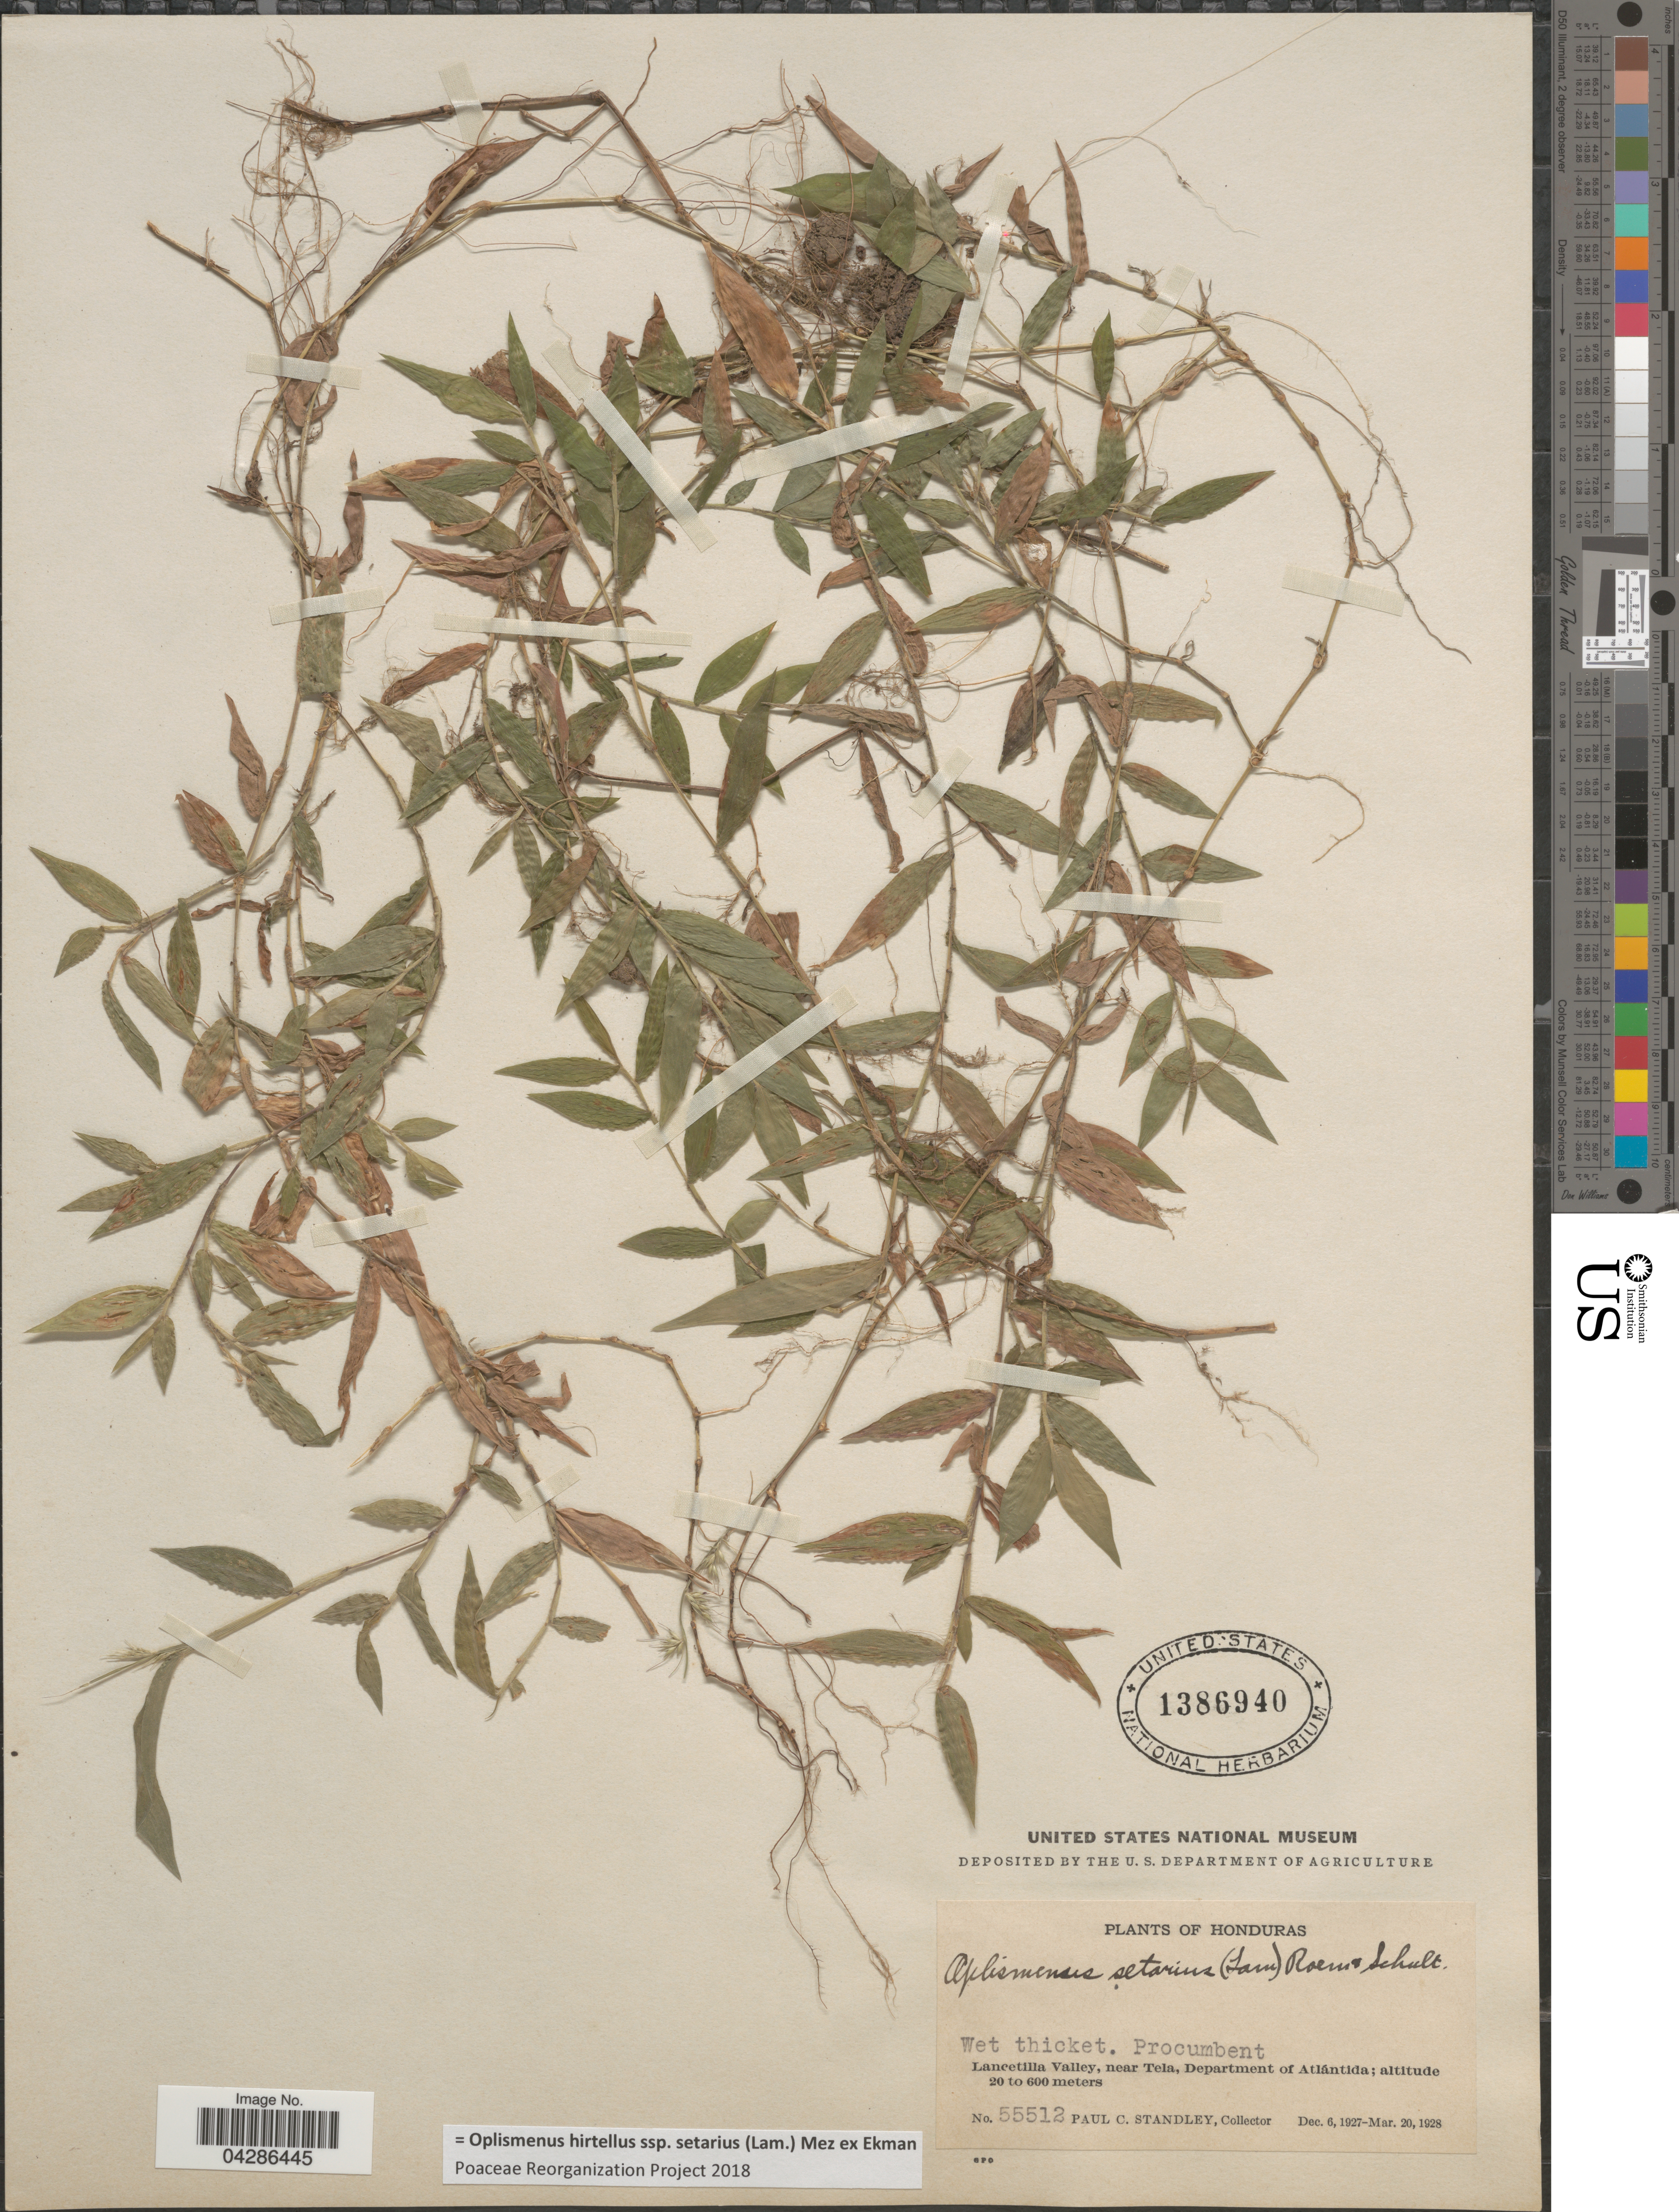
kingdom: Plantae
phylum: Tracheophyta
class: Liliopsida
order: Poales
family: Poaceae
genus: Oplismenus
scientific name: Oplismenus hirtellus subsp. setarius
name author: (Lam.) Mez ex Ekman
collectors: P. C. Standley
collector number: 55512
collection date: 1927-12-06/1928-03-20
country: Honduras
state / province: Atlantida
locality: Lancetilla Valley, near Tela, Department of Atlántida.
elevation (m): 20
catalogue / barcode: US 1386940